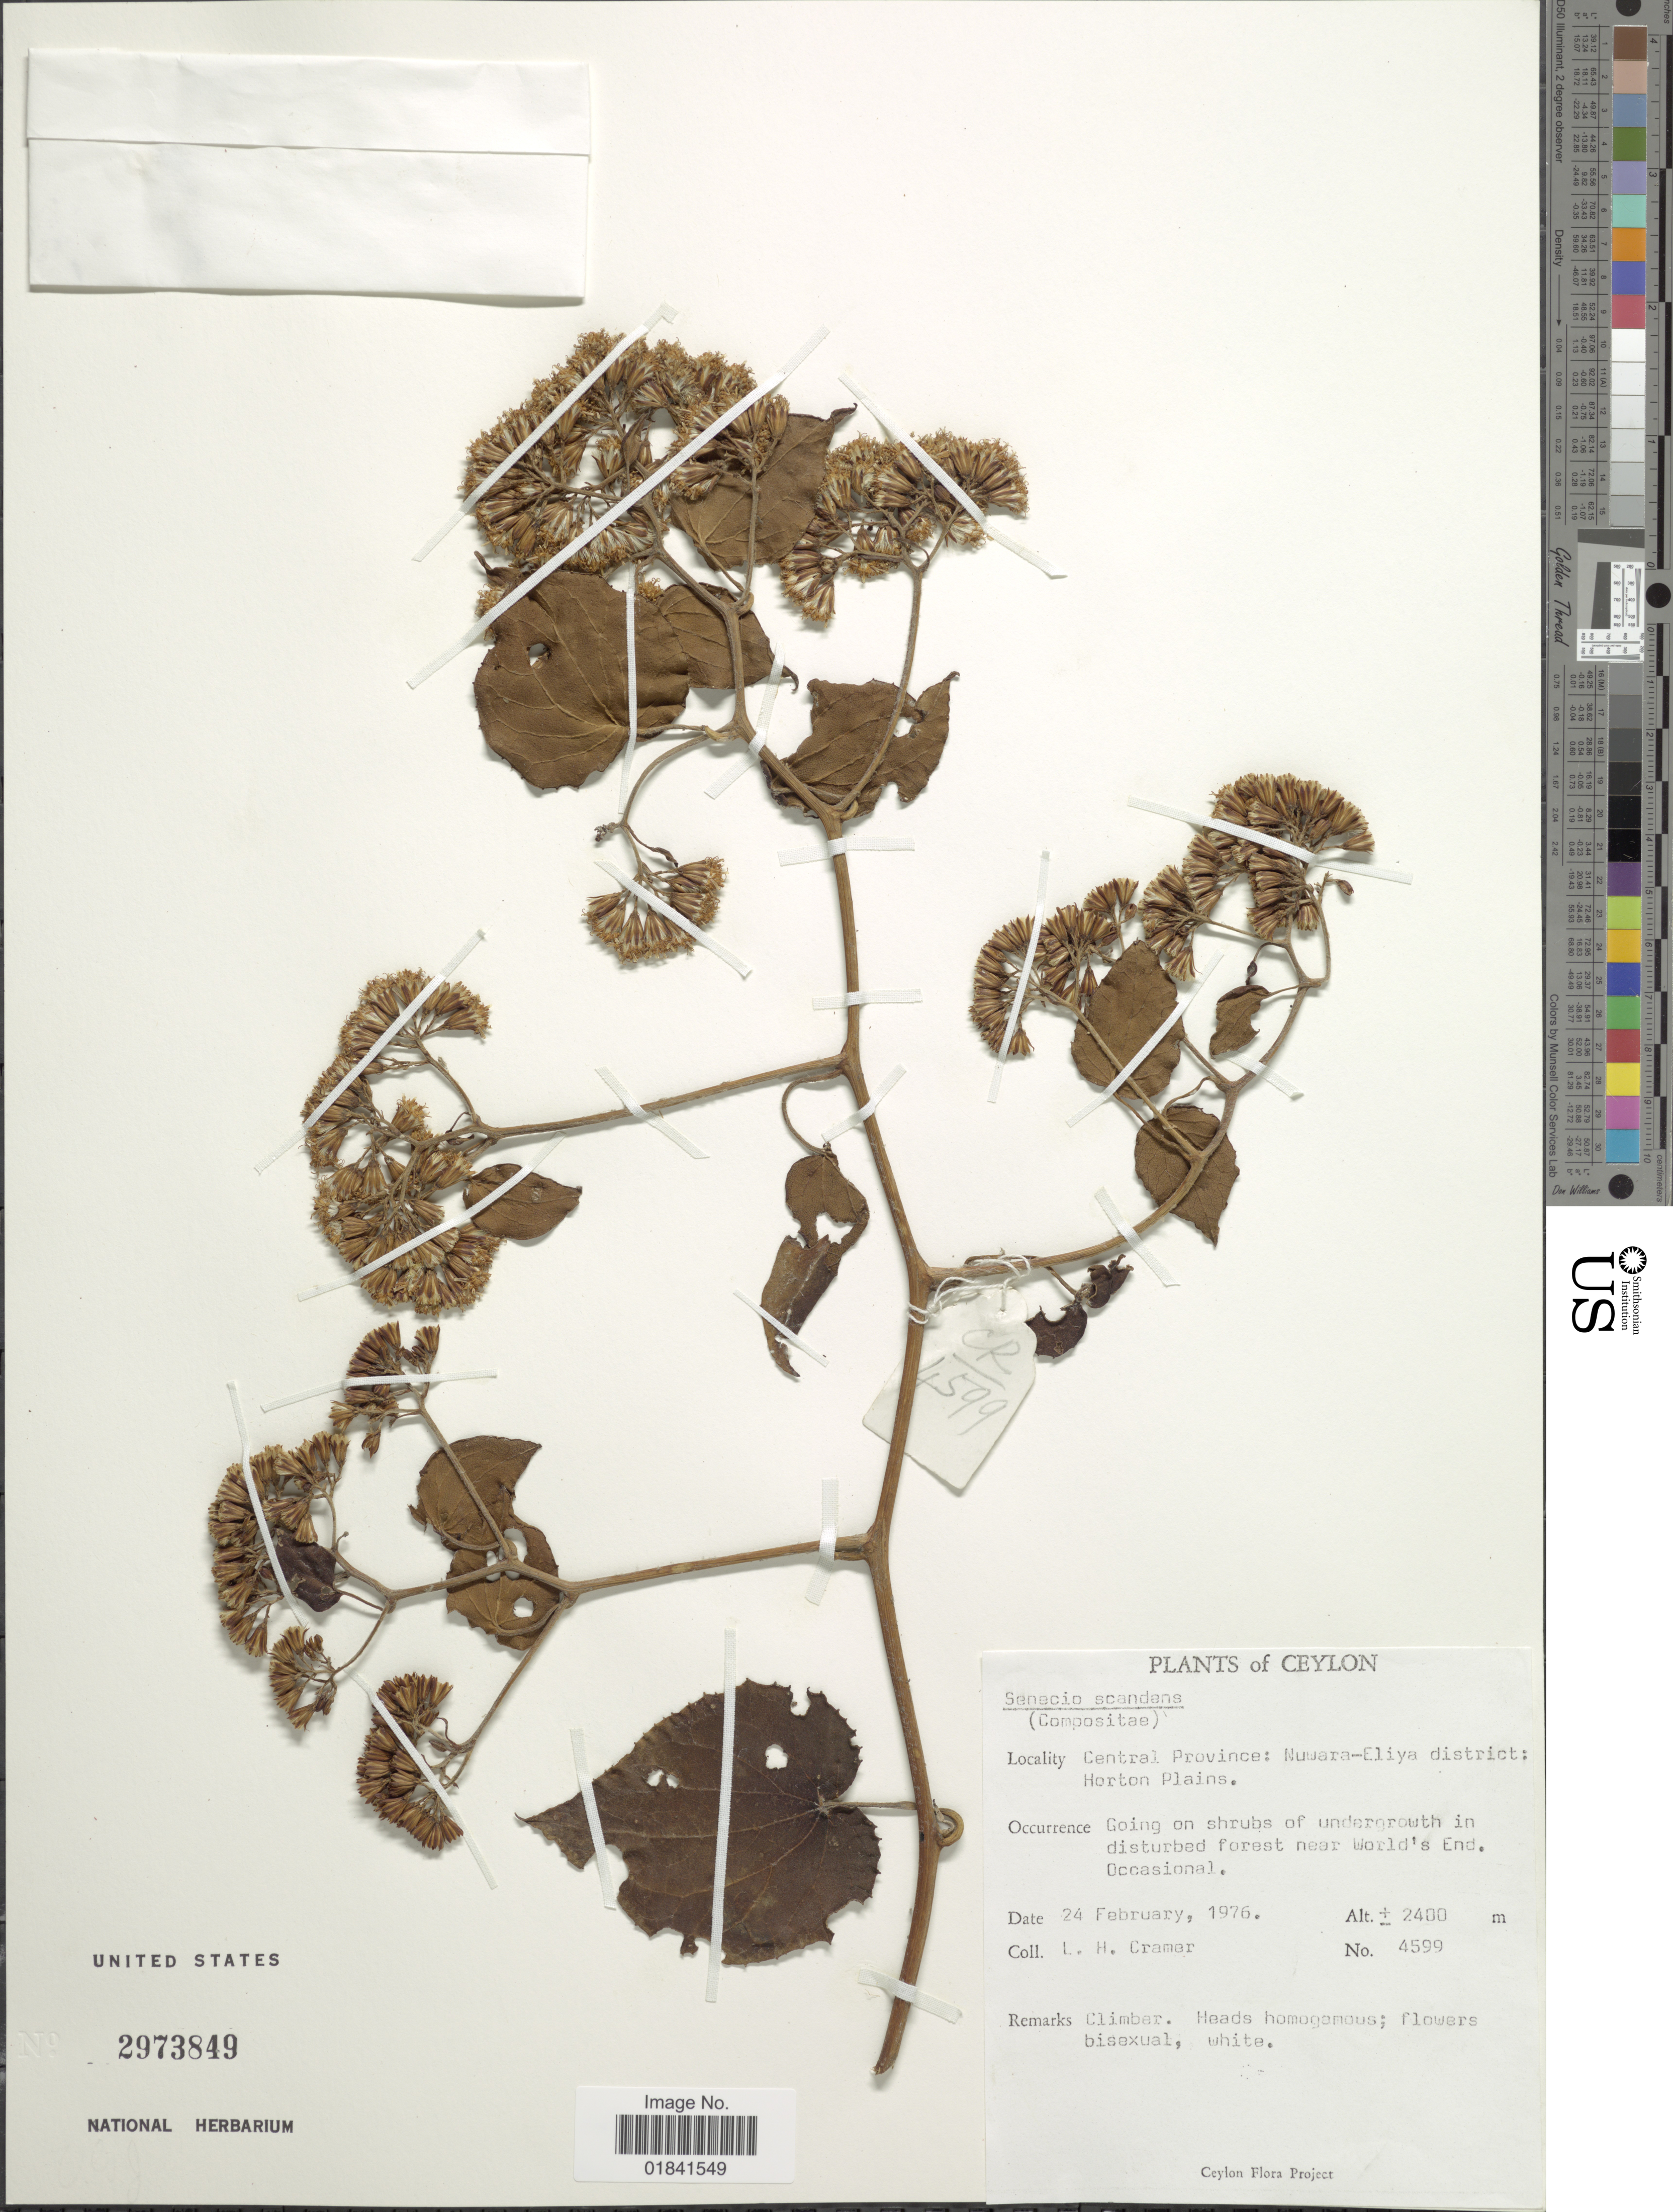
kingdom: Plantae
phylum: Tracheophyta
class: Magnoliopsida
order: Asterales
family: Asteraceae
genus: Senecio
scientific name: Senecio scandens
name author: Buch.-Ham. ex D. Don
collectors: L. H. Cramer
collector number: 4599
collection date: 1976-02-24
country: Sri Lanka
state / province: Central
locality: Ceylon, Central Province: Nuwara-Eliya district: Horton Plains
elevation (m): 2400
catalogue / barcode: US 2973849